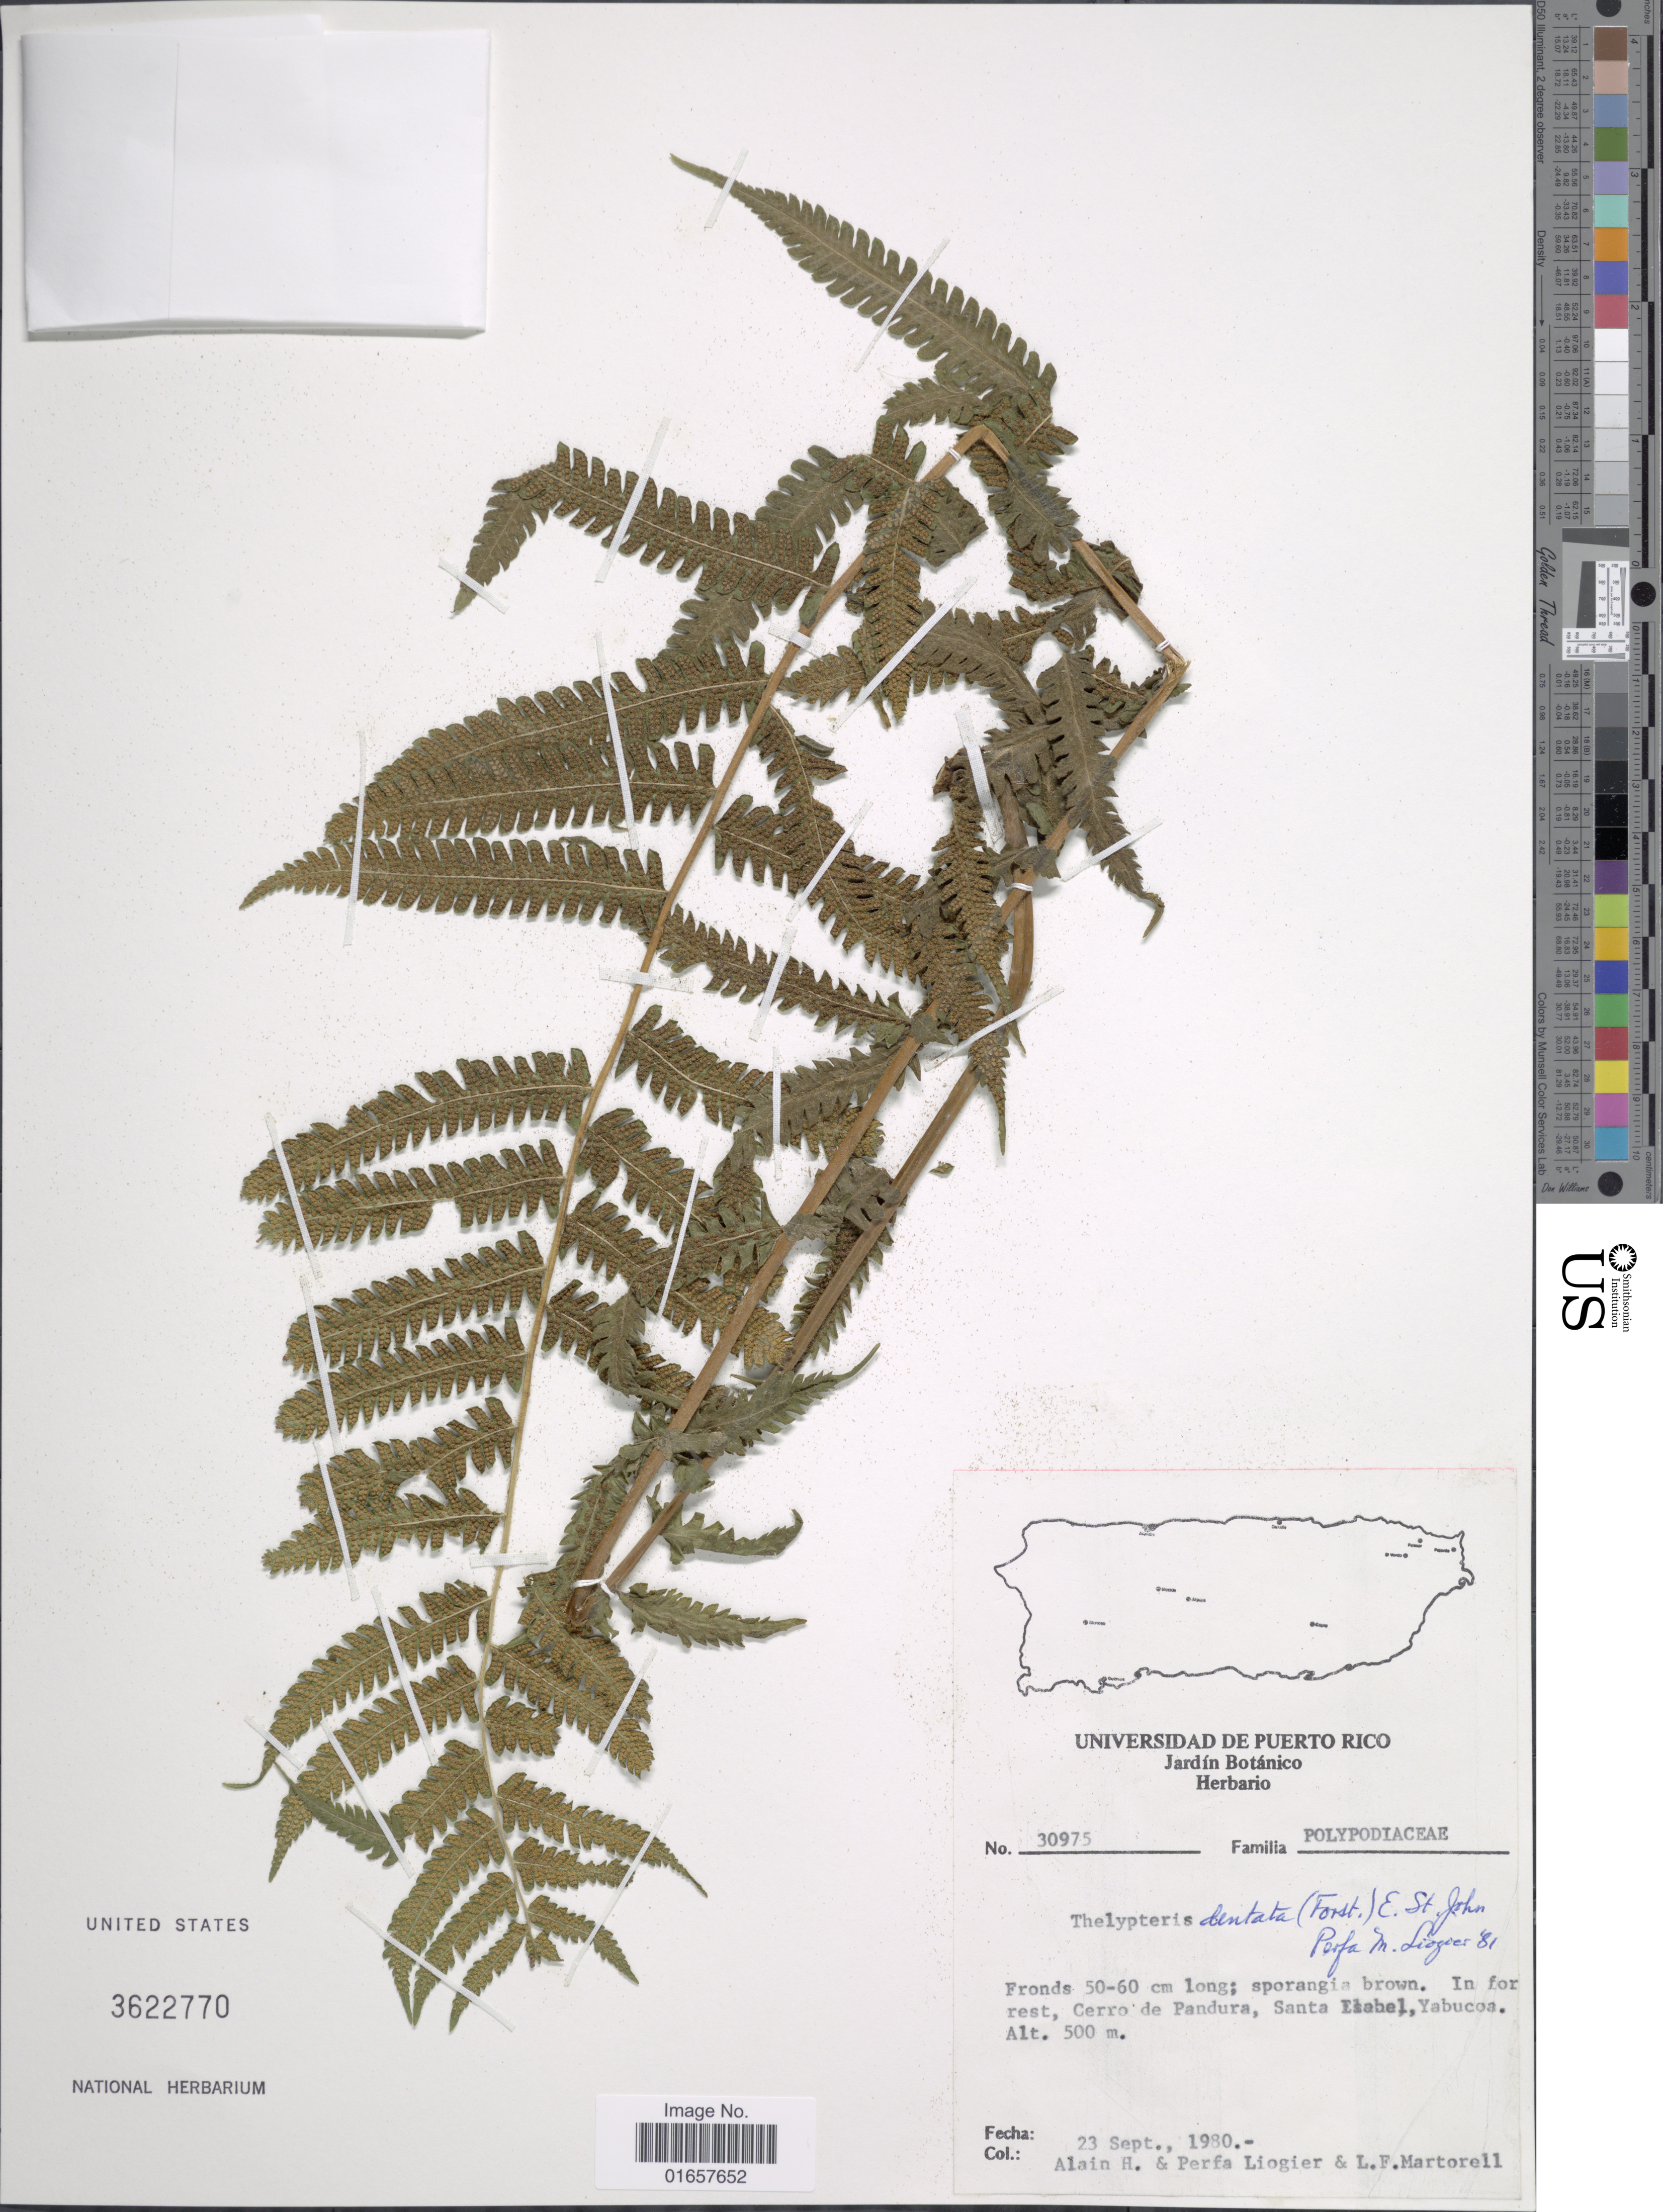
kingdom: Plantae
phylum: Tracheophyta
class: Polypodiopsida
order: Polypodiales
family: Thelypteridaceae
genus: Christella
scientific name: Christella dentata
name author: (Forssk.) Brownsey & Jermy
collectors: A. H. Liogier, M. P. Liogier & L. Martorell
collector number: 30975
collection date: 1980-09-23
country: Puerto Rico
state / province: Yabucoa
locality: Puerto Rico, Jardín Botánico Herbario, Cerro de Pandura, Santa Esabel.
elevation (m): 500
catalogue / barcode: US 3622770